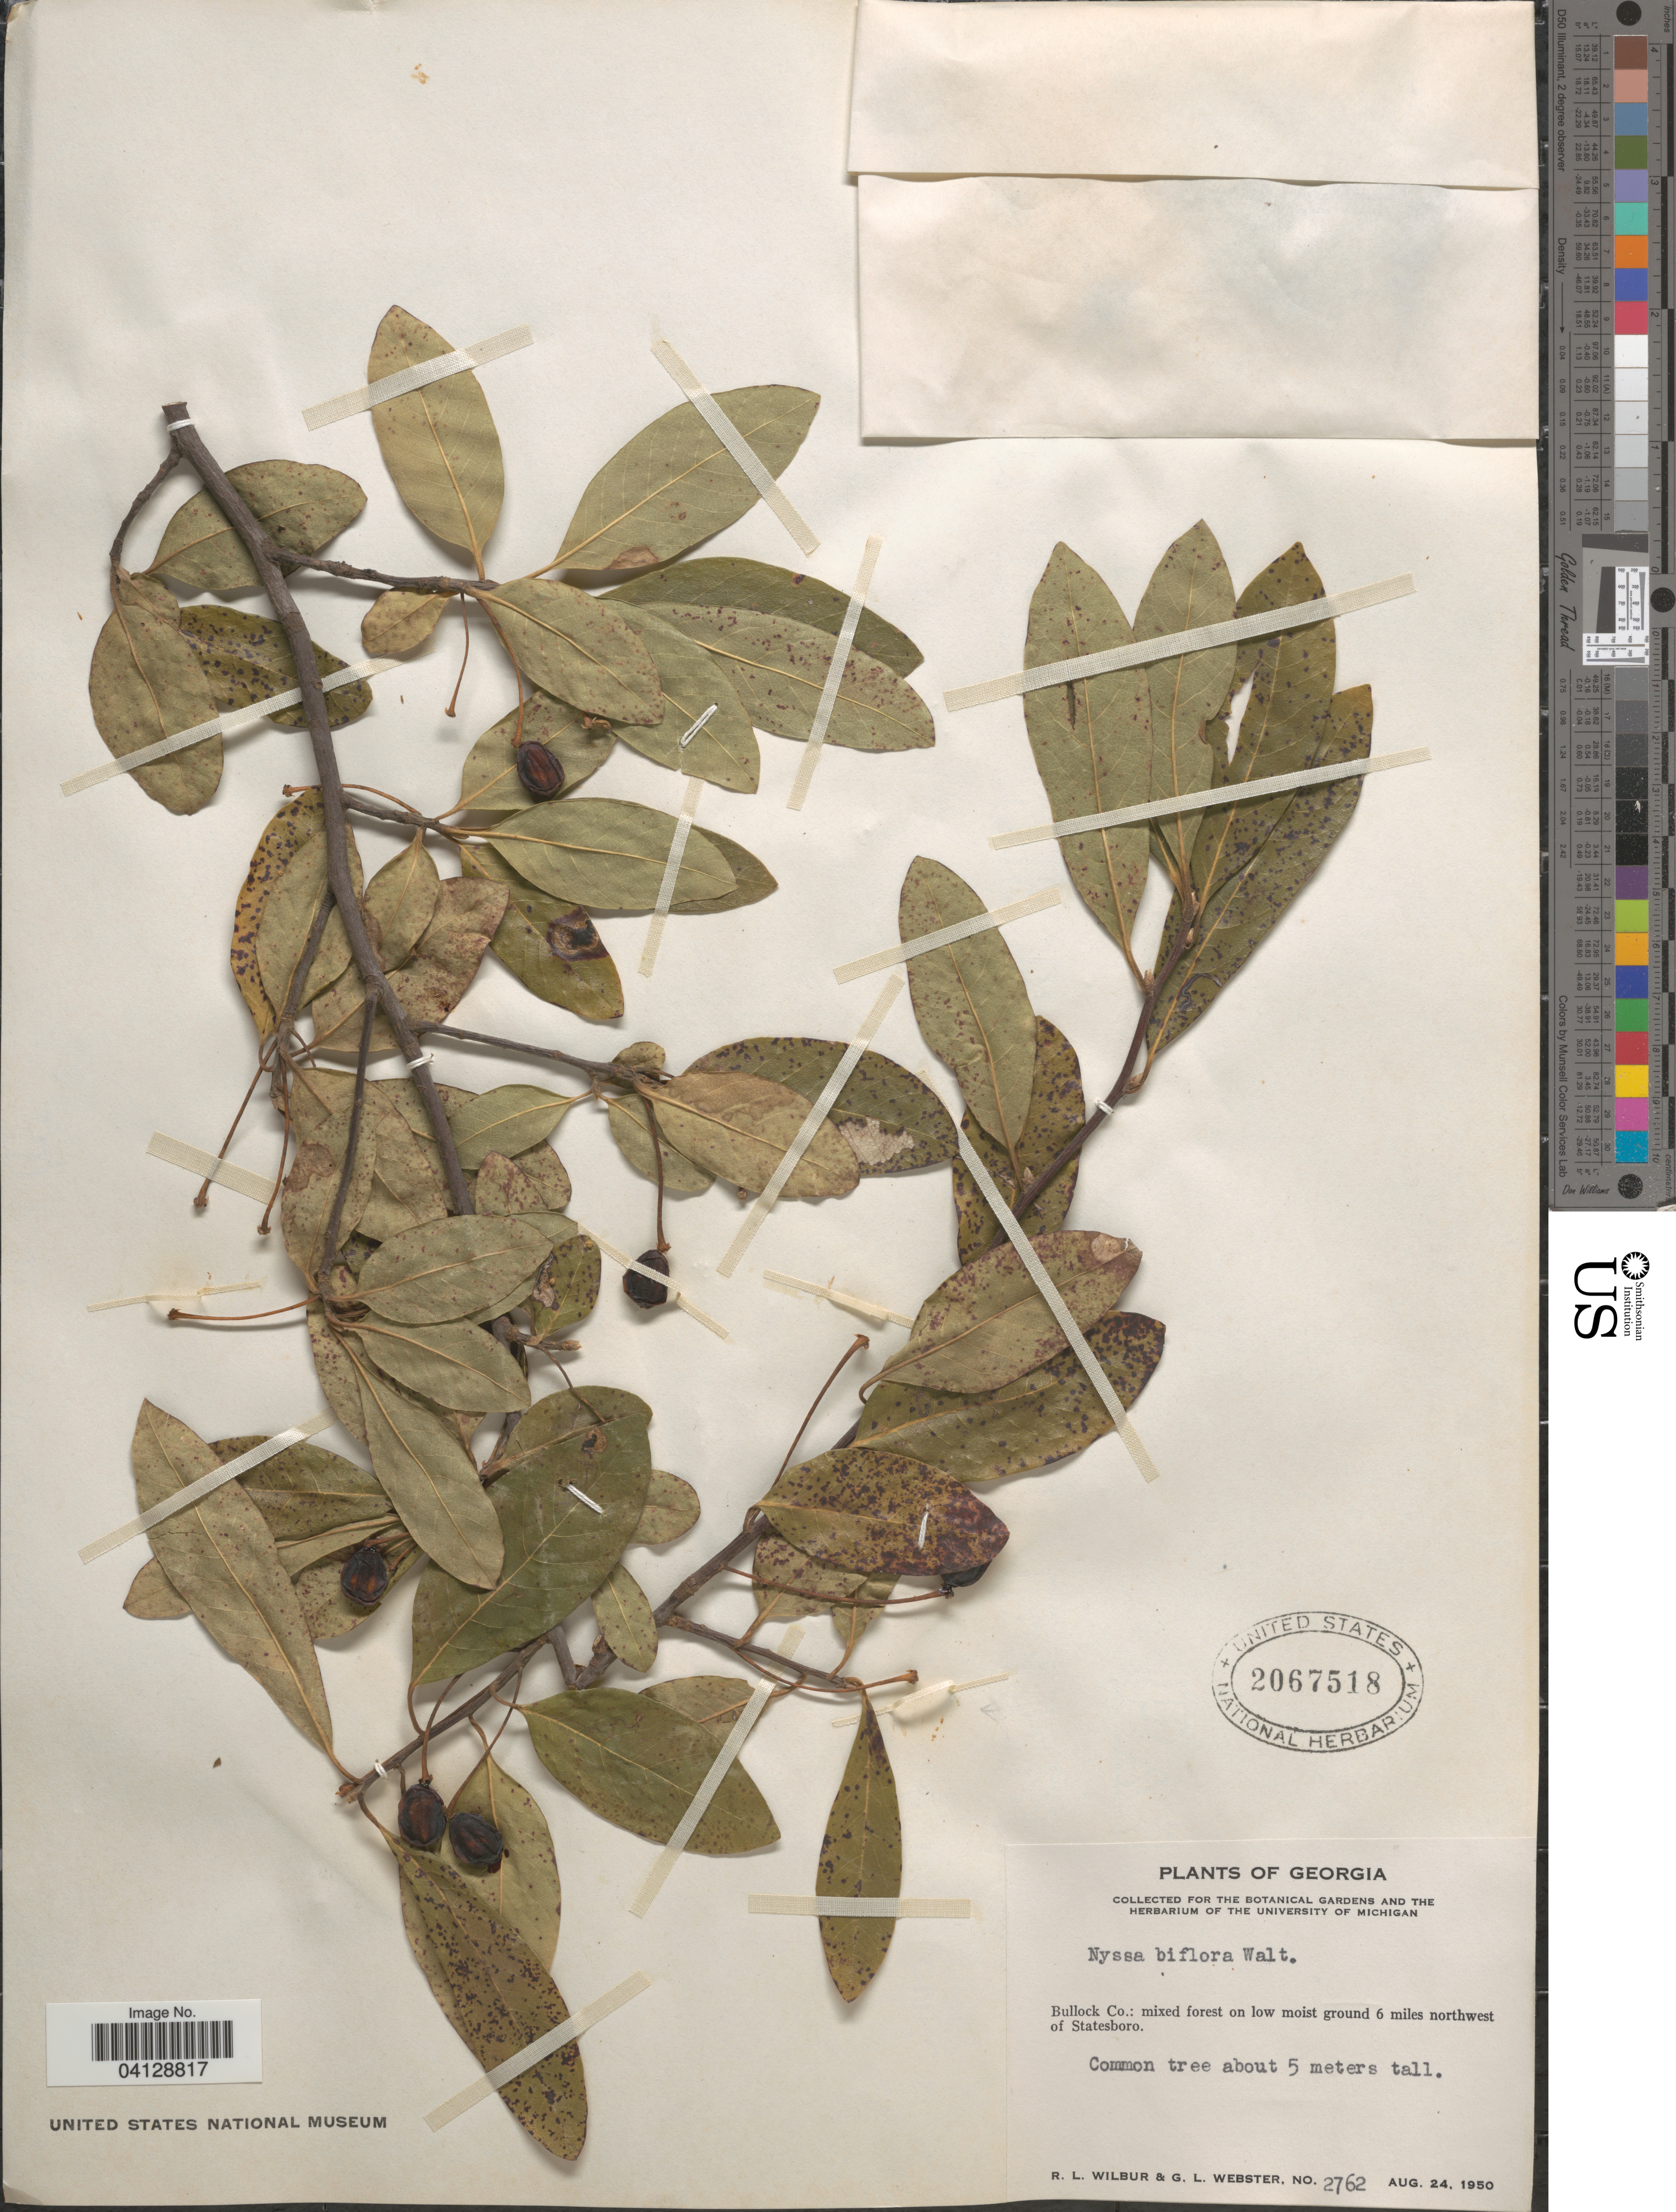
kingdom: Plantae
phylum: Tracheophyta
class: Magnoliopsida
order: Cornales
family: Nyssaceae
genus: Nyssa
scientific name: Nyssa biflora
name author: Walter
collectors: R. L. Wilbur & G. L. Webster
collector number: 2762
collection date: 1950-08-24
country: United States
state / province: Georgia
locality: Bullock Co.: mixed forest on low moist ground 6 miles northwest of Statesboro.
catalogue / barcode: US 2067518